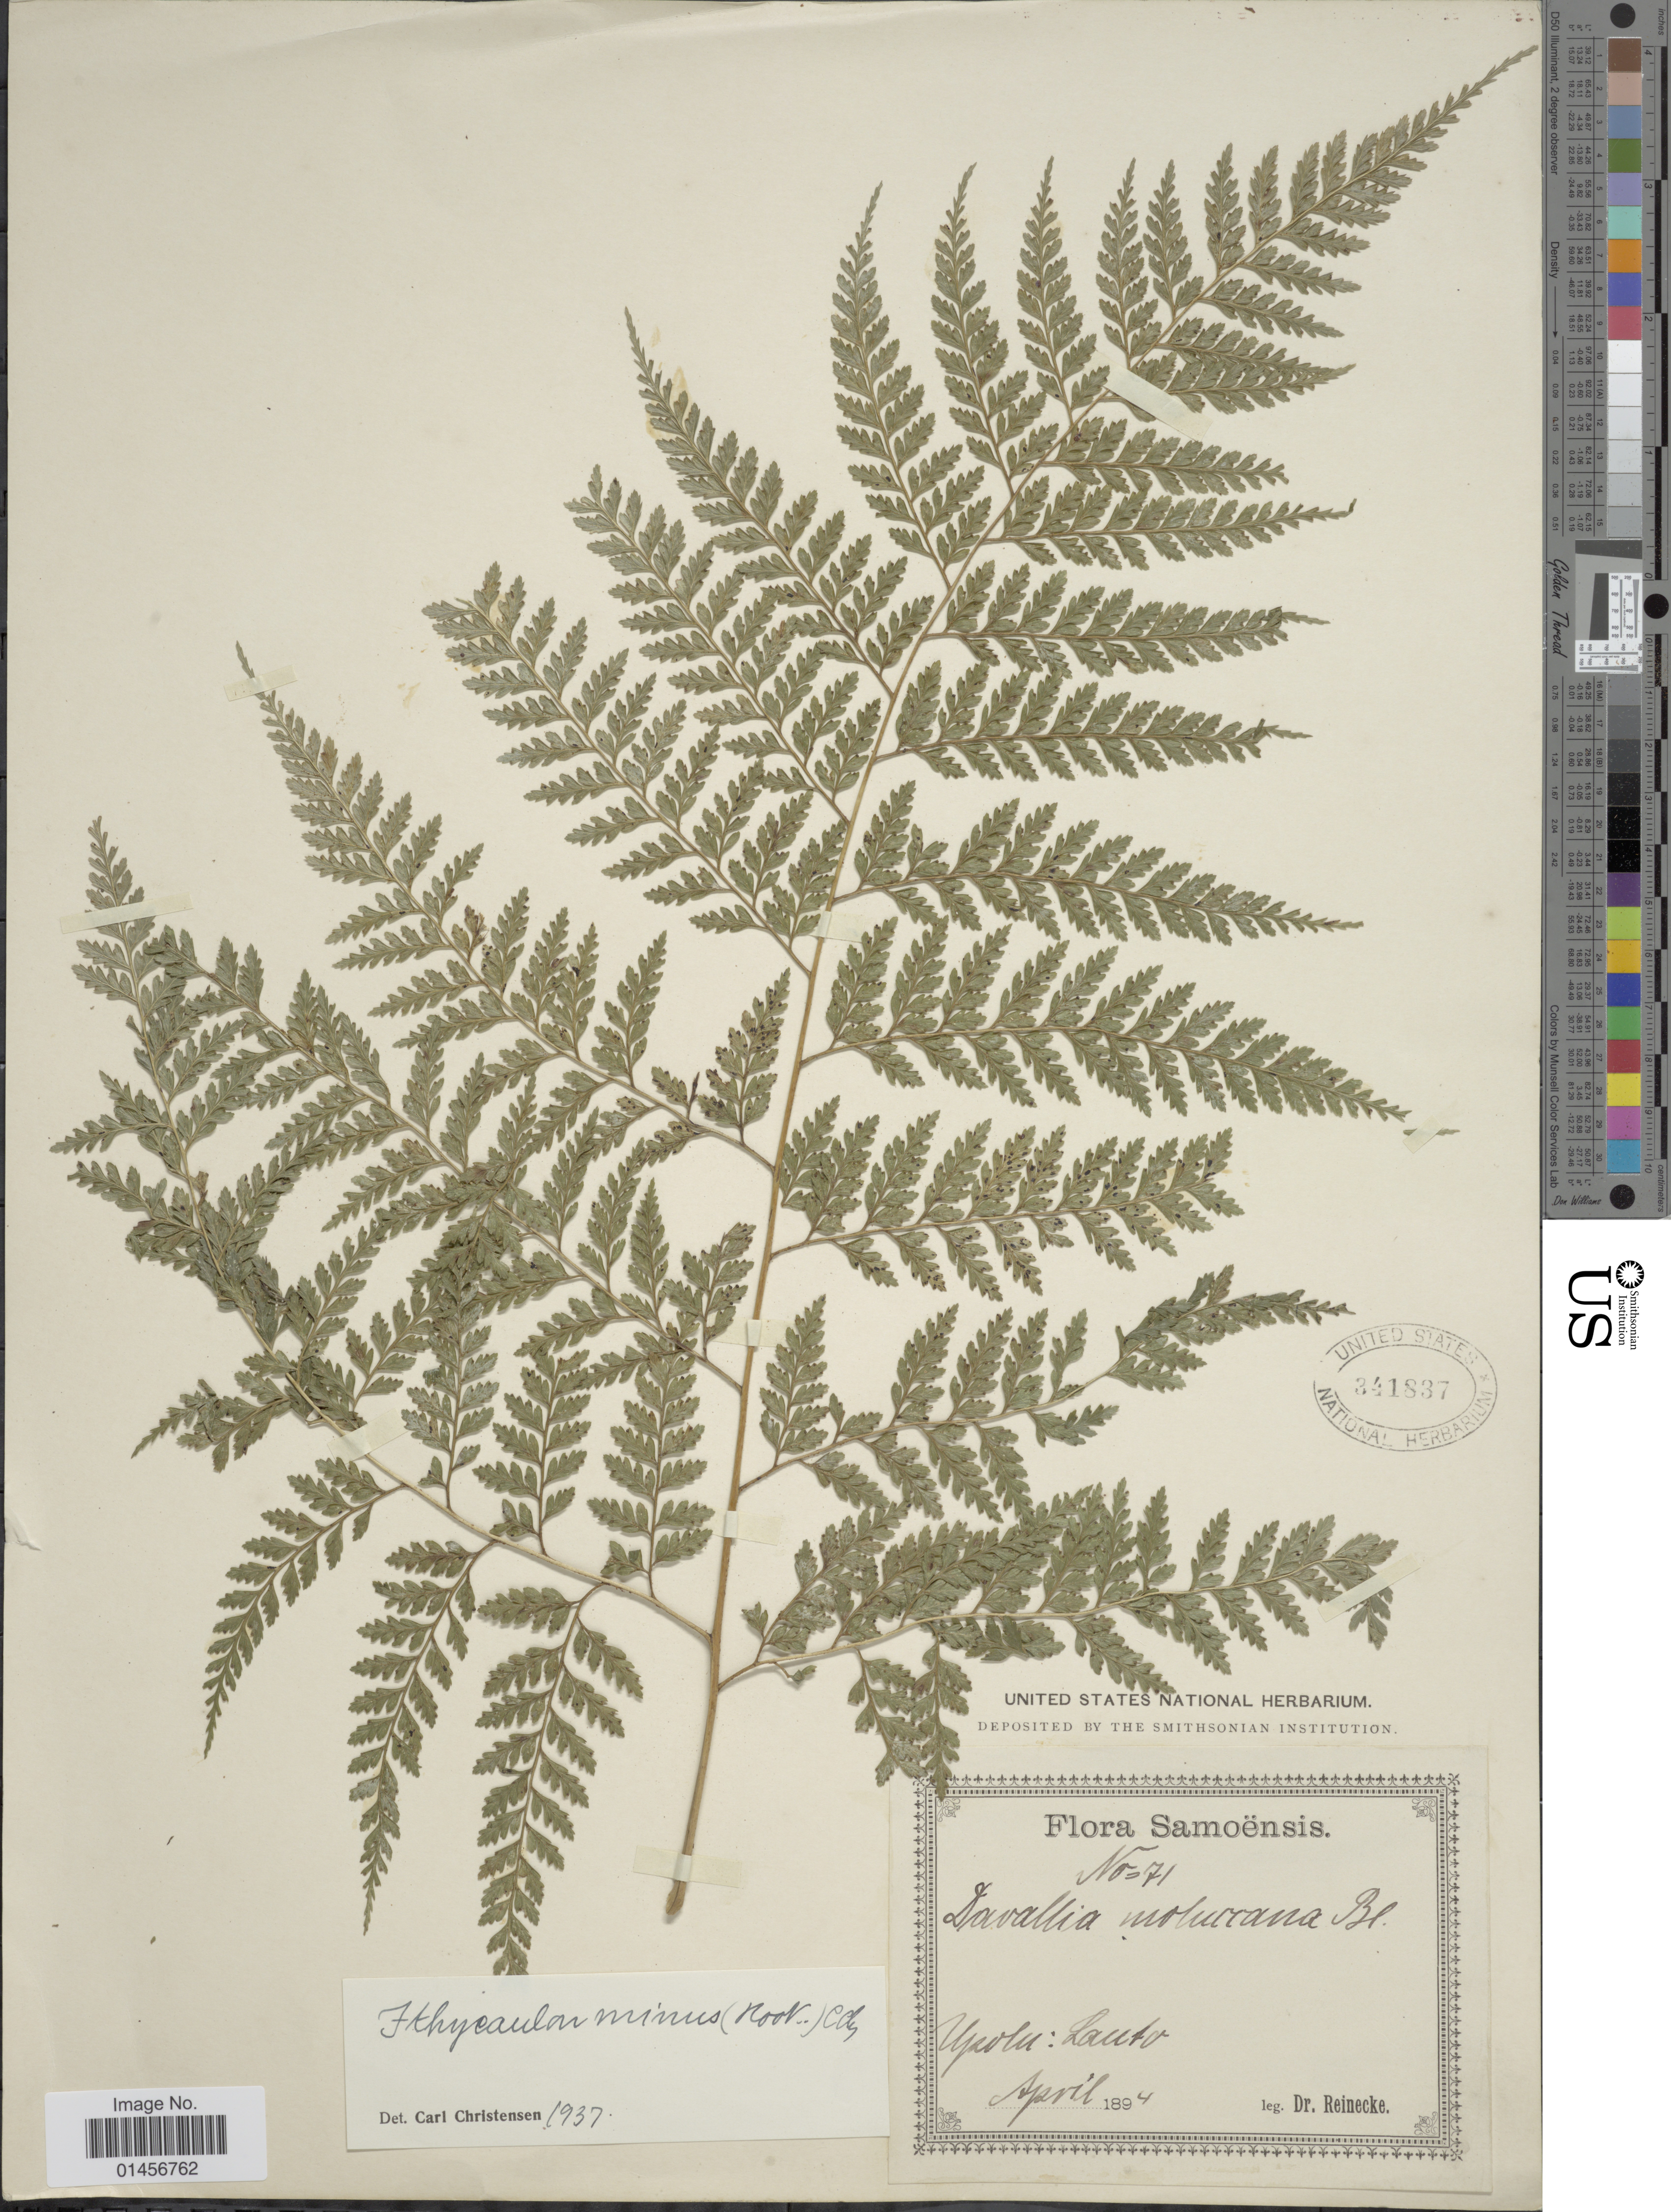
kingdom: Plantae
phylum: Tracheophyta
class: Polypodiopsida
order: Polypodiales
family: Saccolomataceae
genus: Saccoloma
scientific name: Saccoloma tenue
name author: (Brack.) Mett.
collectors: -- Reinecke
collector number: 71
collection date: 1894-04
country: Samoa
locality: Samoensis, Upolu: Lauto. [interpreted]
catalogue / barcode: US 341837